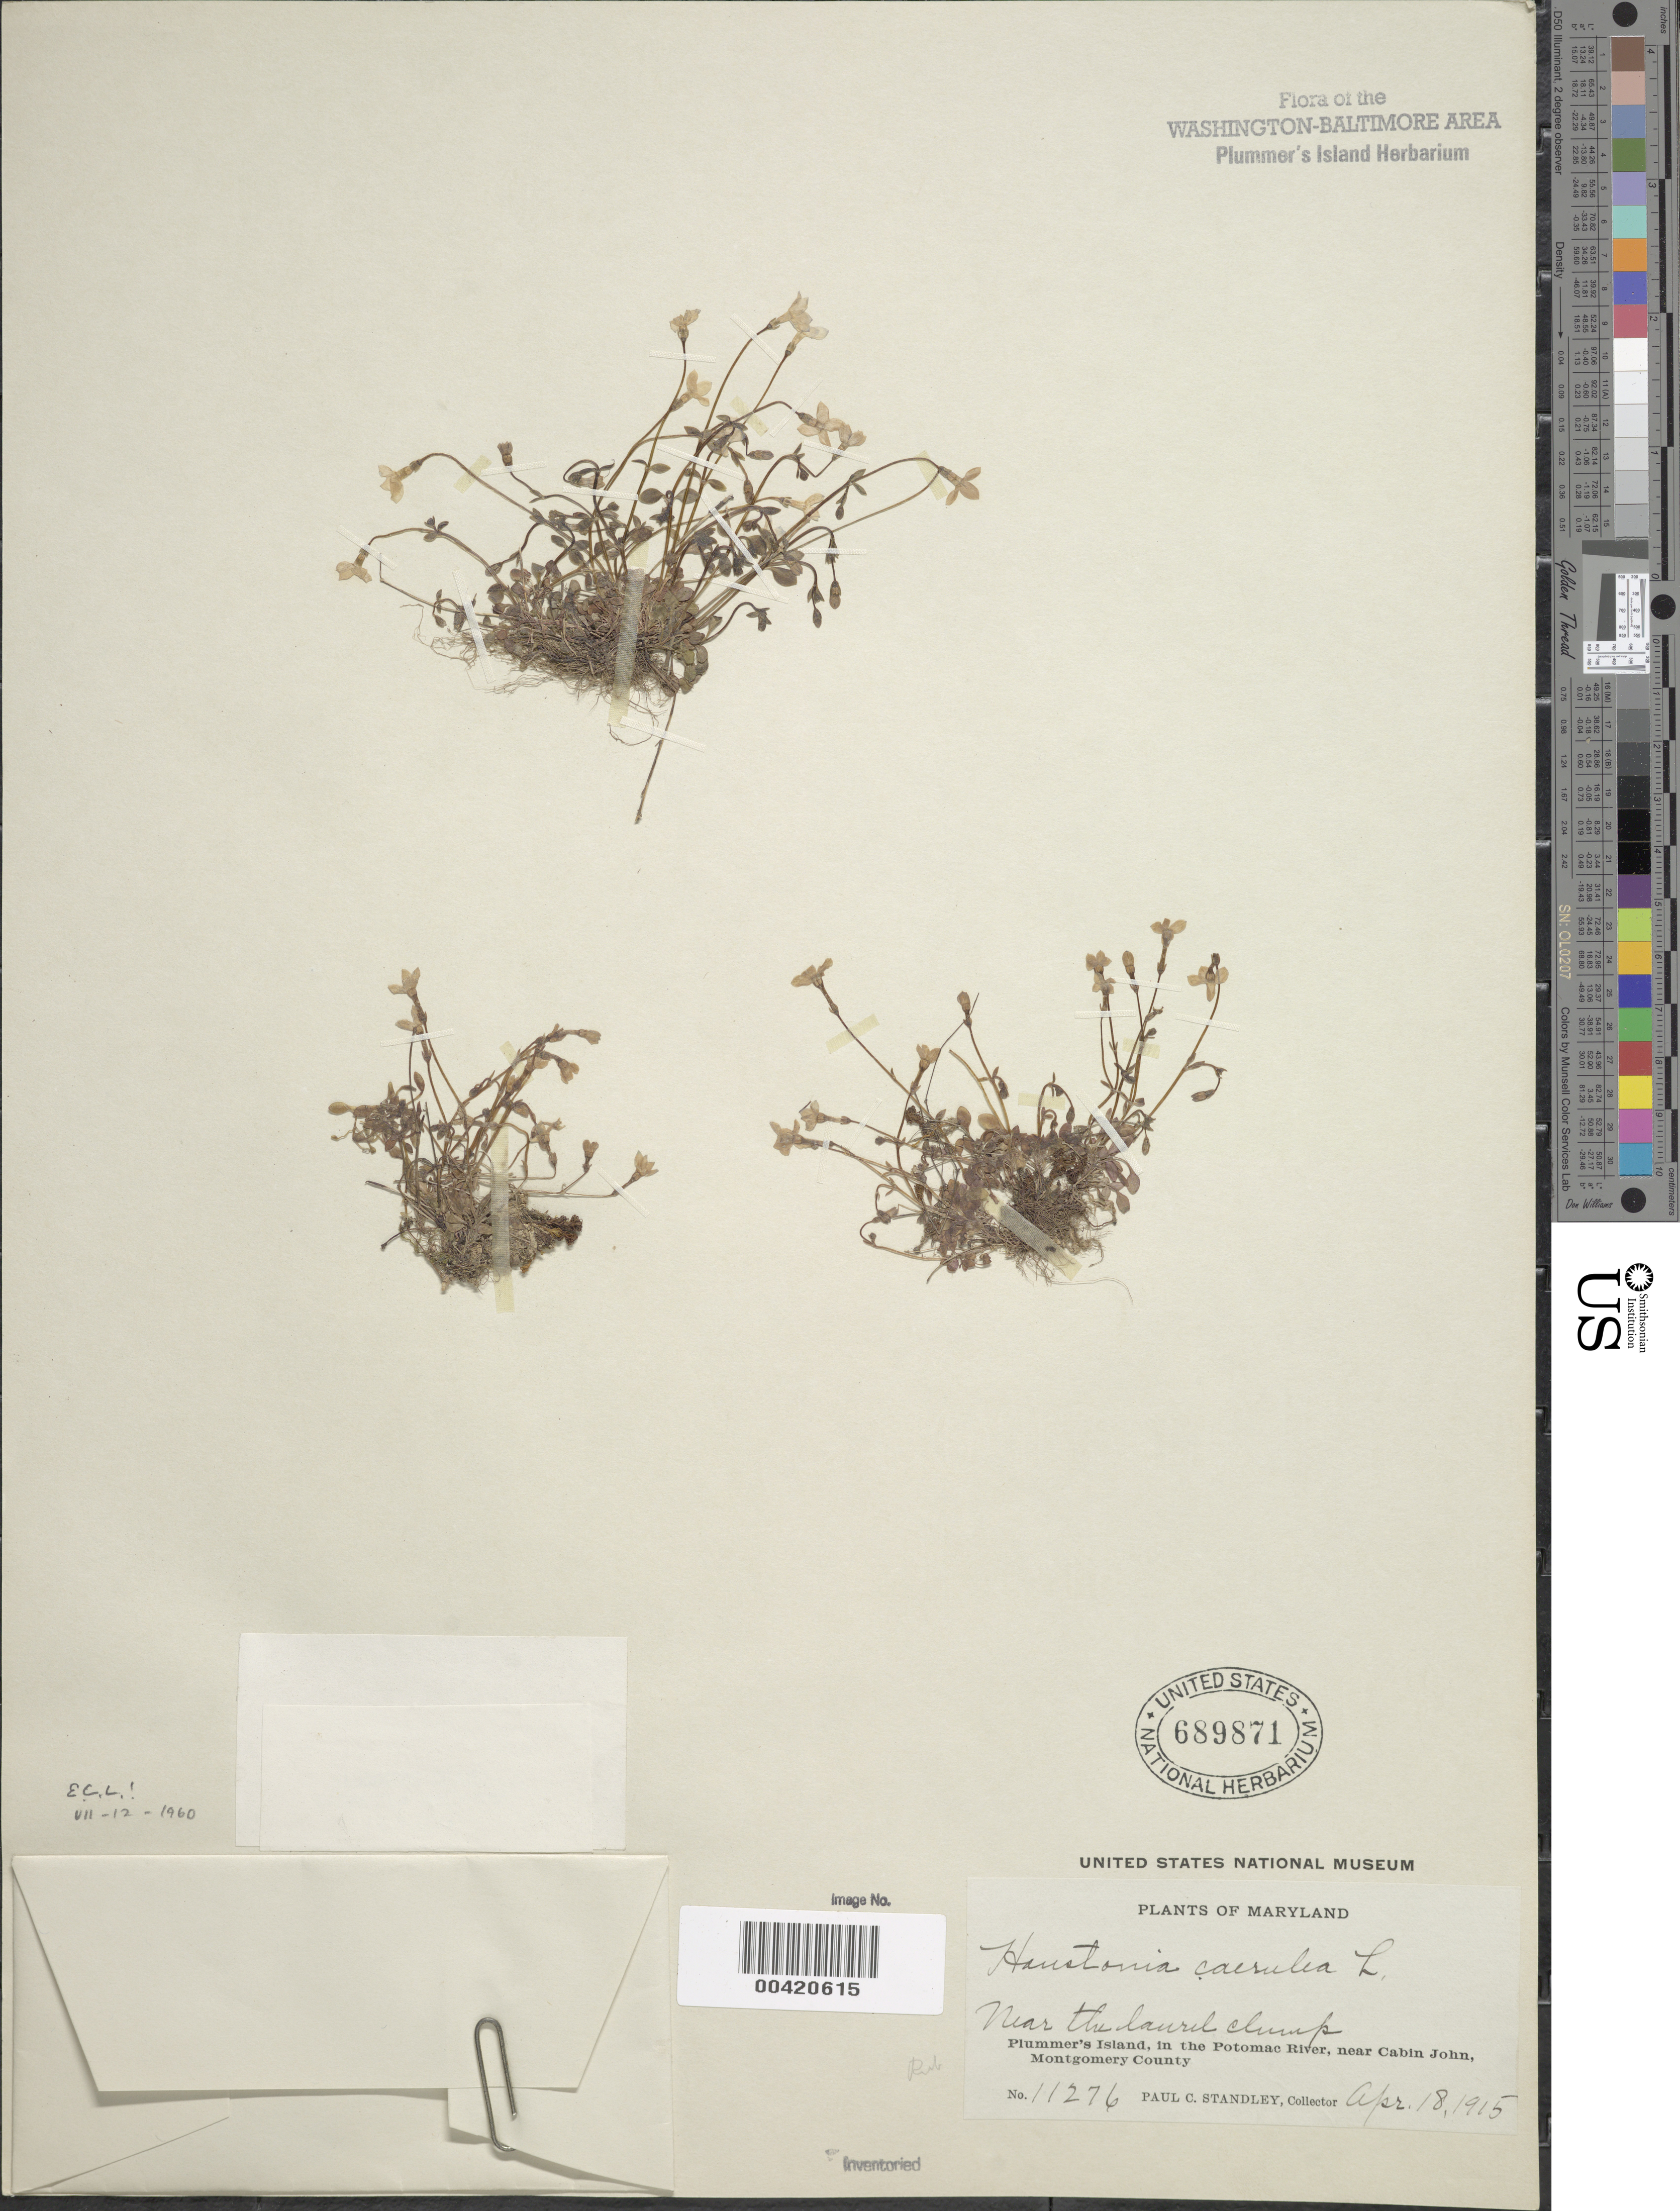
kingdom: Plantae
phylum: Tracheophyta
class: Magnoliopsida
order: Gentianales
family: Rubiaceae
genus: Houstonia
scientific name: Houstonia caerulea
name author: L.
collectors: P. C. Standley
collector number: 11276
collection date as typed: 18 Apr 1915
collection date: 1915-04-18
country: United States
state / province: Maryland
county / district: Montgomery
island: Plummers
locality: Plummer's Island; near the Laurel clump C. & O. Canal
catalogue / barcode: US 689871